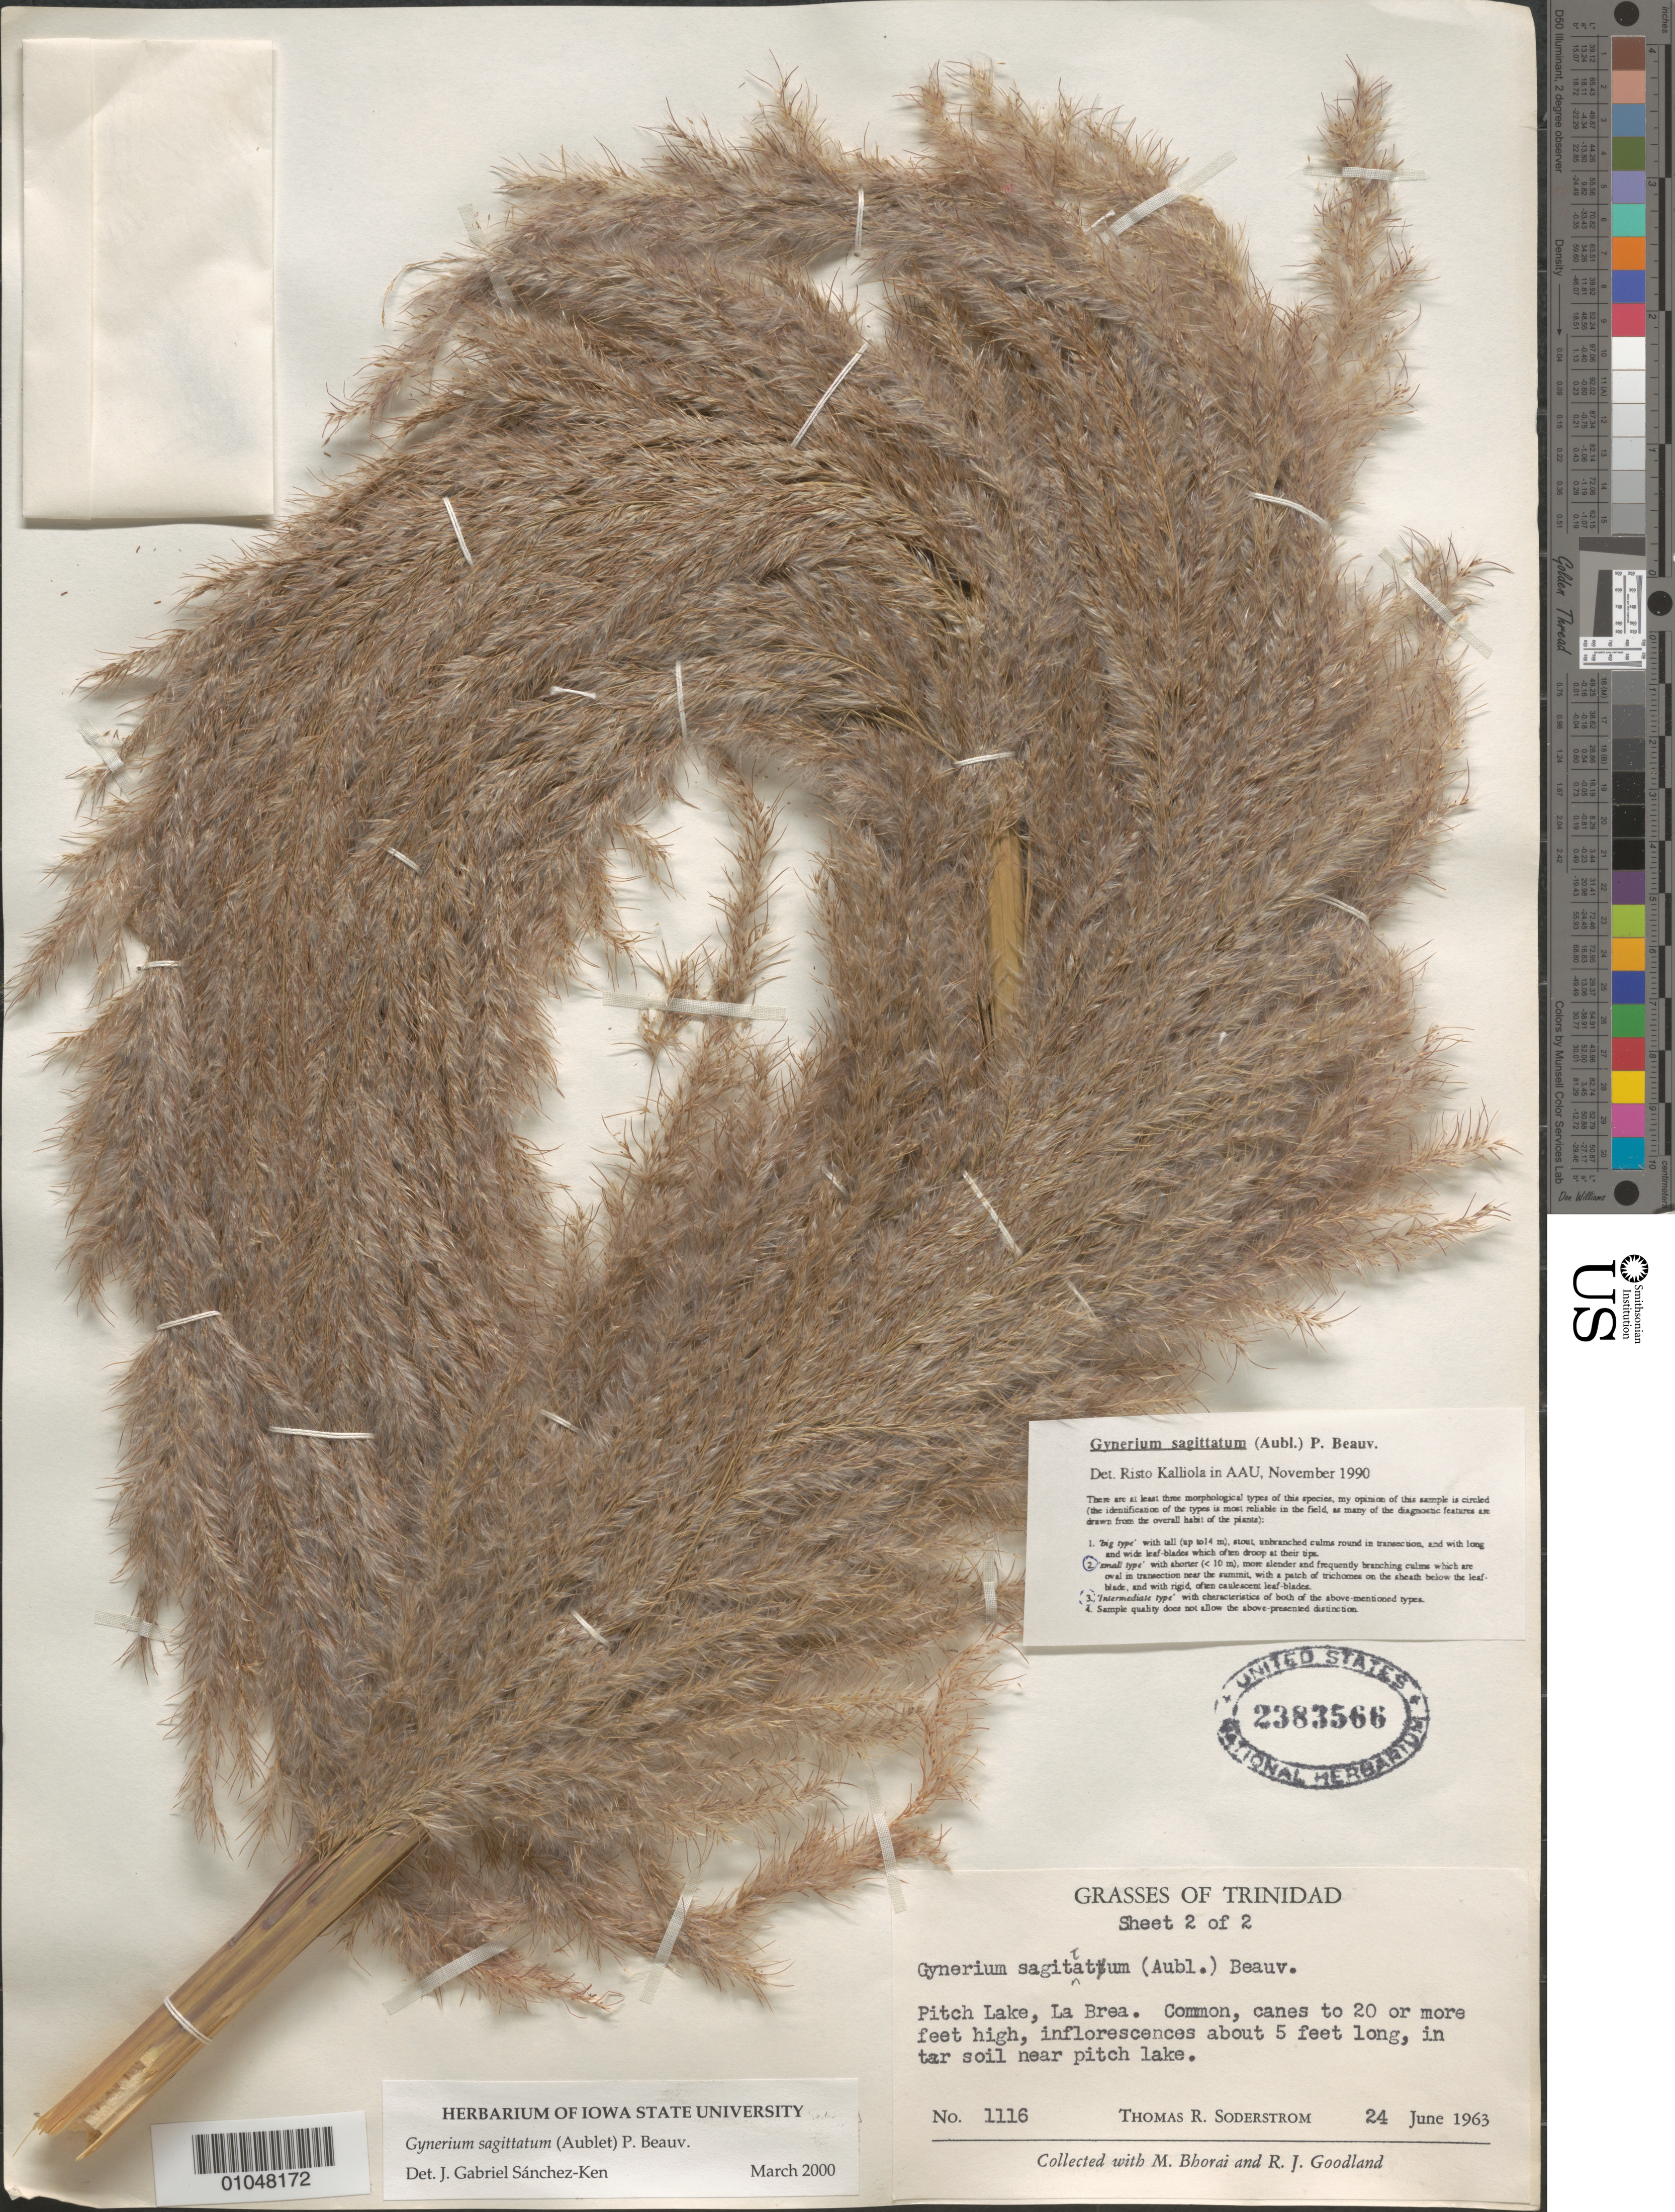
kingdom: Plantae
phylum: Tracheophyta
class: Liliopsida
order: Poales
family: Poaceae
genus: Gynerium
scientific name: Gynerium sagittatum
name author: (Aubl.) P. Beauv.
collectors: T. R. Soderstrom, M. Bhorai & R. Goodland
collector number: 1116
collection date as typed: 24 Jun 1963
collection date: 1963-06-24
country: Trinidad and Tobago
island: Trinidad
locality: Pitch lake, la Brea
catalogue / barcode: US 2383566